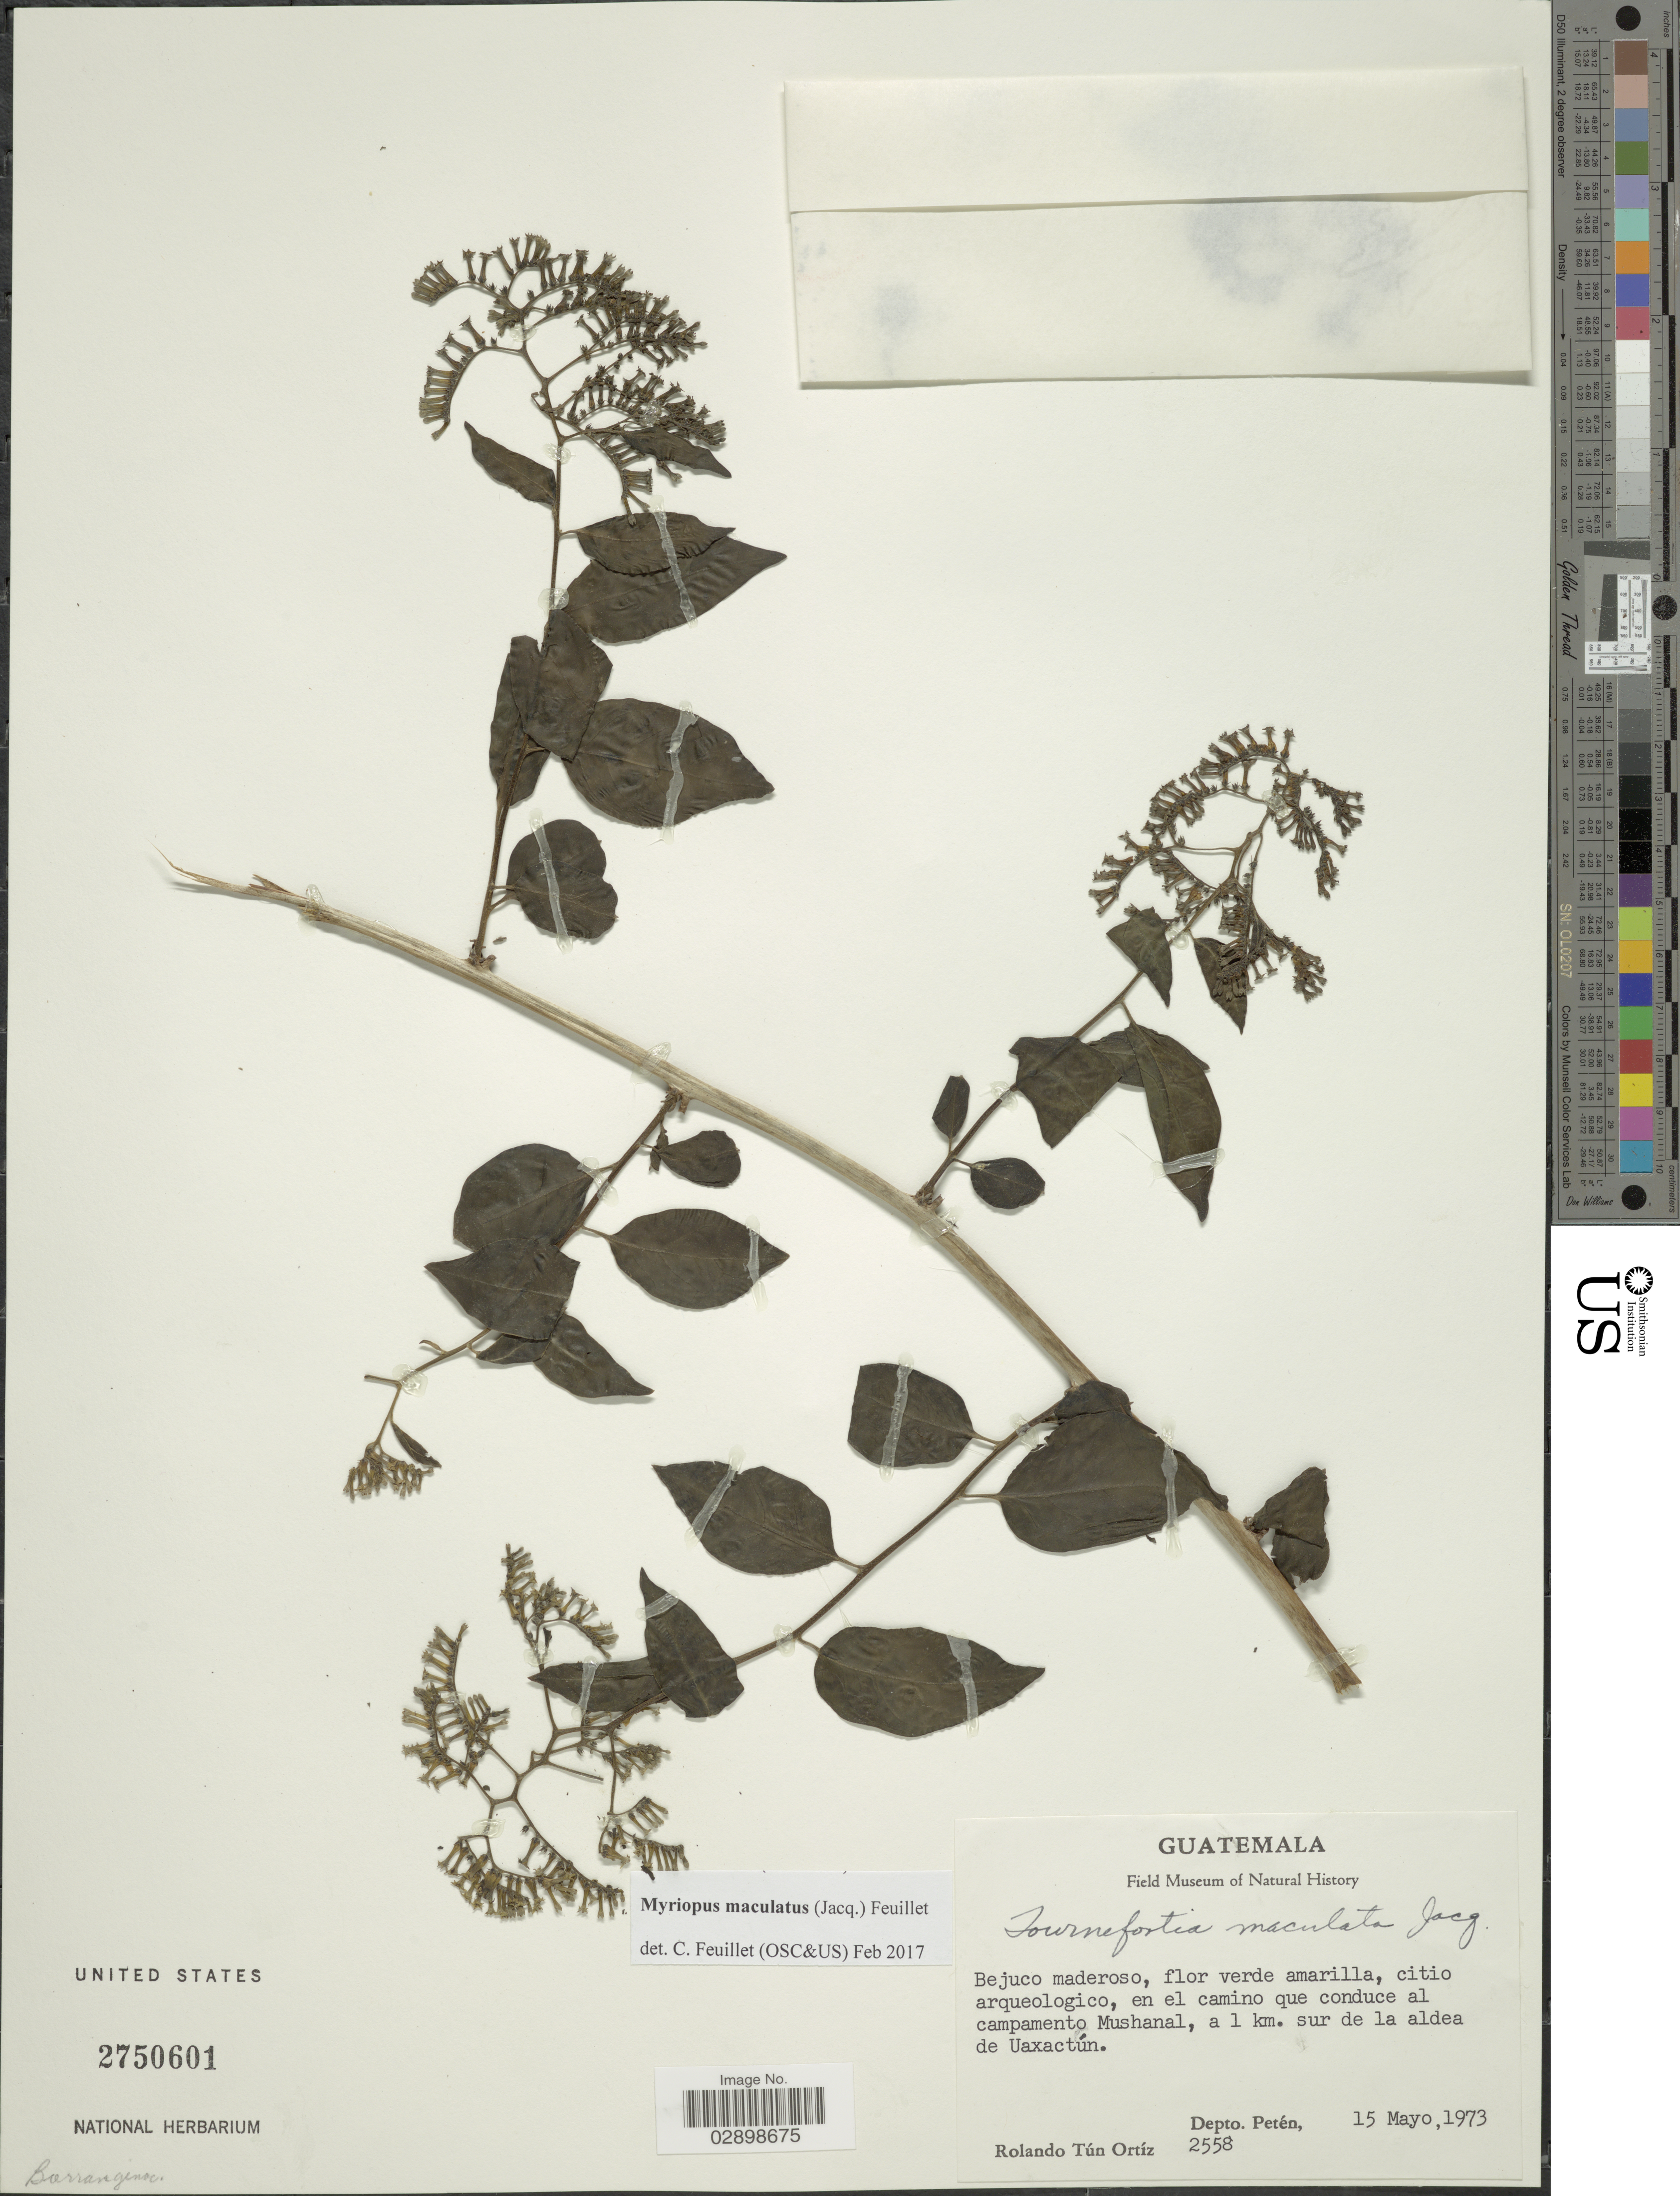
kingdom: Plantae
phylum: Tracheophyta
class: Magnoliopsida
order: Boraginales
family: Heliotropiaceae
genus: Myriopus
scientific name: Myriopus maculatus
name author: (Jacq.) Feuillet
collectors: R. T. Ortíz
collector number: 2558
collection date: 1973-05-15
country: Guatemala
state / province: El Petén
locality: En el camino que conduce al campamento Mushanal, a 1 km. sur de la aldea de Uaxactún. Depto. Petén.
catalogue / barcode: US 2750601